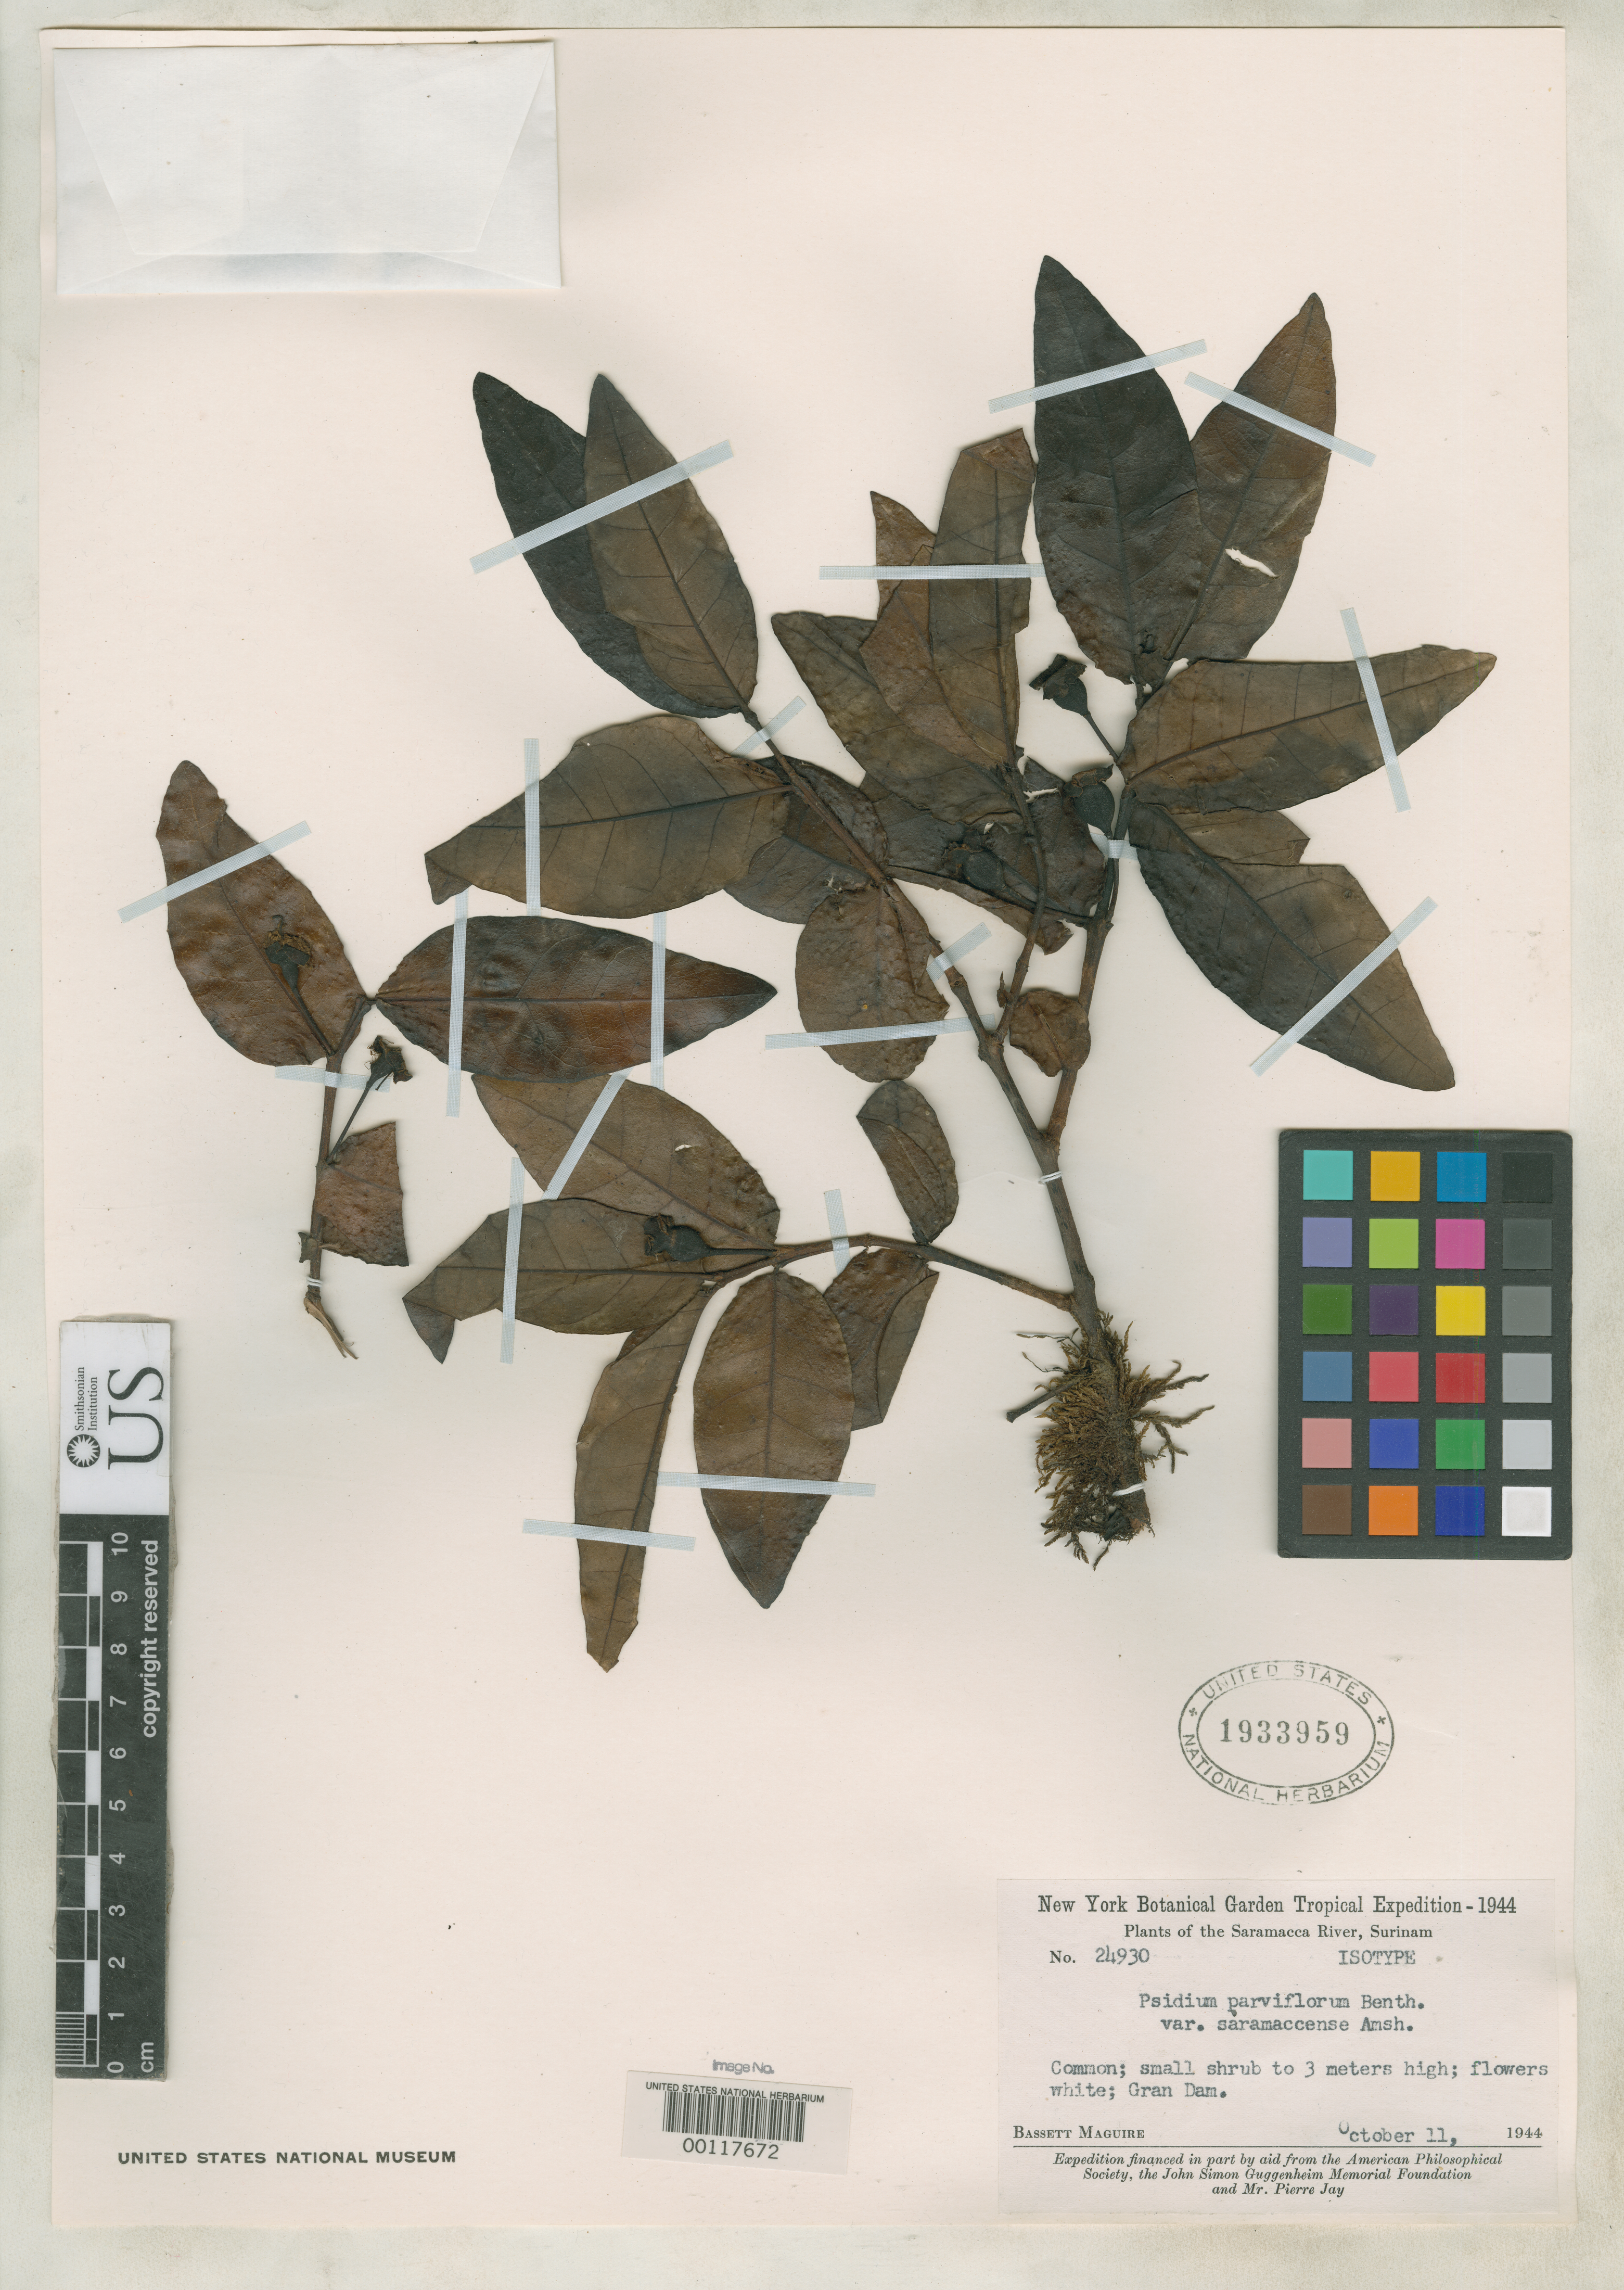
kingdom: Plantae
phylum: Tracheophyta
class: Magnoliopsida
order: Myrtales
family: Myrtaceae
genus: Psidium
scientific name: Psidium parviflorum var. saramaccense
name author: Amshoff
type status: Isotype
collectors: B. Maguire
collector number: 24930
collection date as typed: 11 Oct 1944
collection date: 1944-10-11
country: Suriname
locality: Saramacca River.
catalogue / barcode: US 1933959